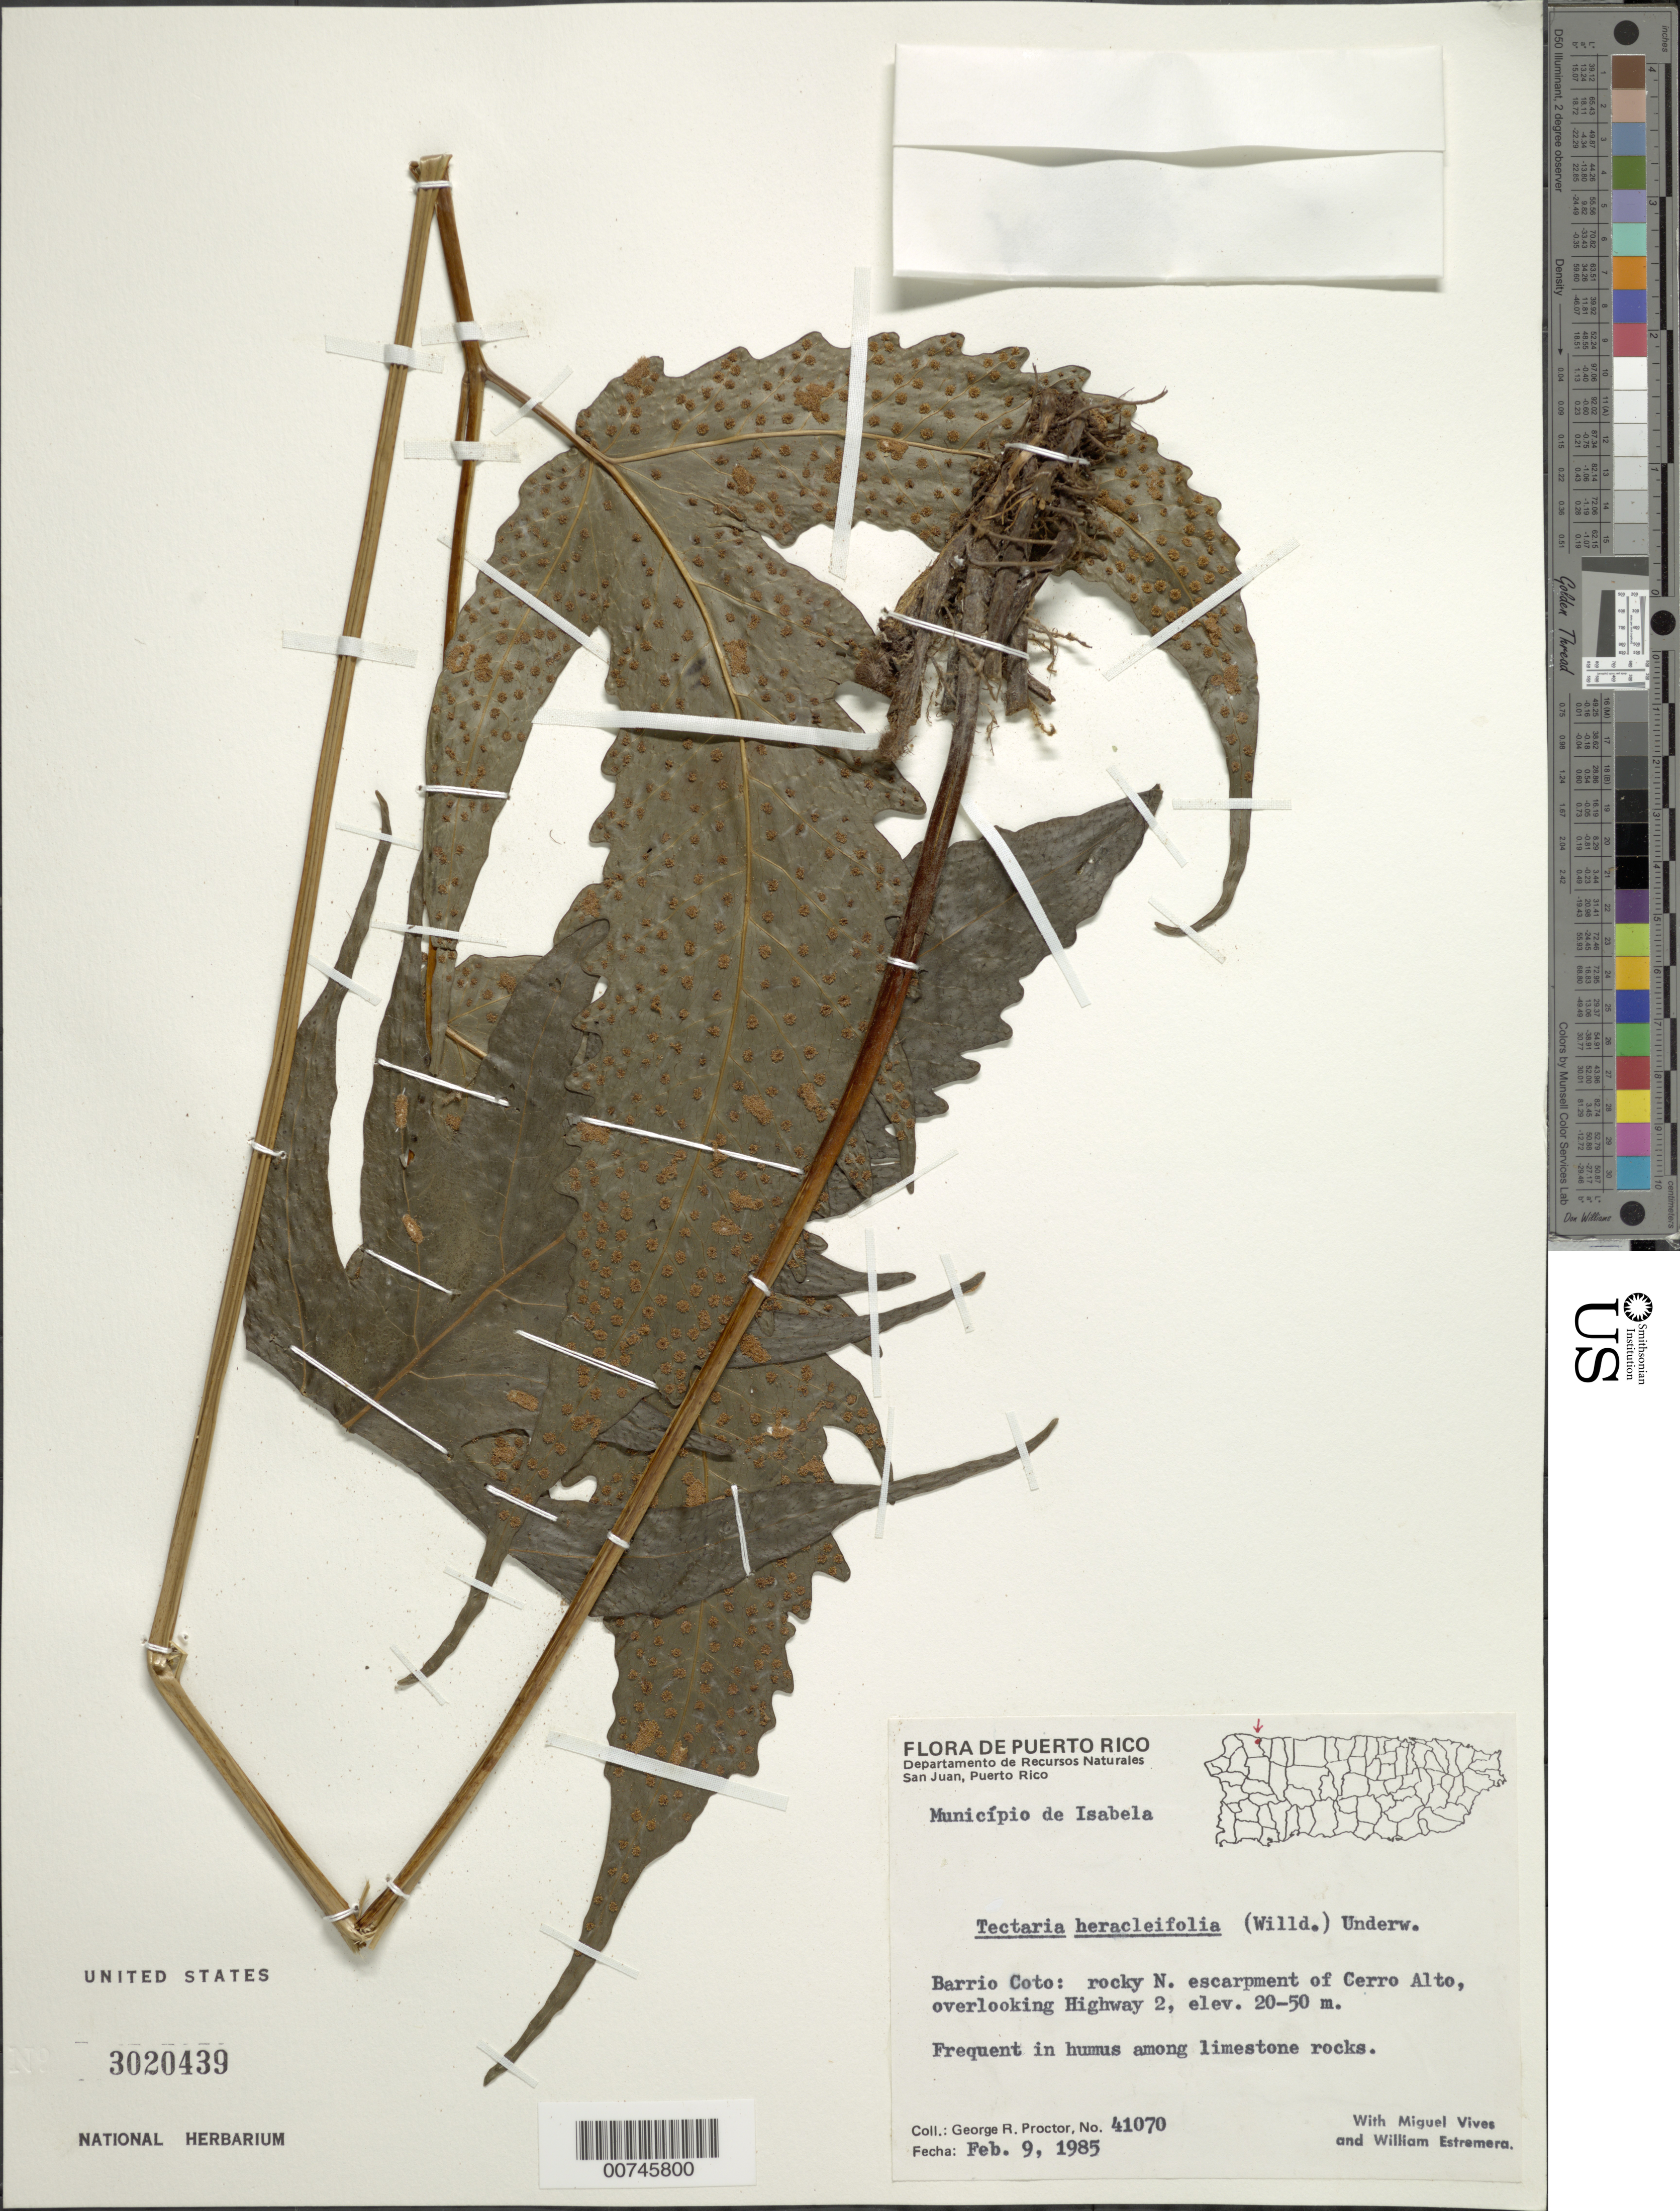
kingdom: Plantae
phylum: Tracheophyta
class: Polypodiopsida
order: Polypodiales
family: Tectariaceae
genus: Tectaria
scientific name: Tectaria heracleifolia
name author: (Willd.) Underw.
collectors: G. R. Proctor, M. Vives & W. Estremera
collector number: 41070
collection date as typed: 09 Feb 1985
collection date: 1985-02-09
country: Puerto Rico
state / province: Isabela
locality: Barrio Coto: rocky N escarpment of Cerro Alto, overlooking Highway 2, Municipio de Isabela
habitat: Frequent in humus among limestone rocks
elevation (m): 20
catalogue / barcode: US 3020439